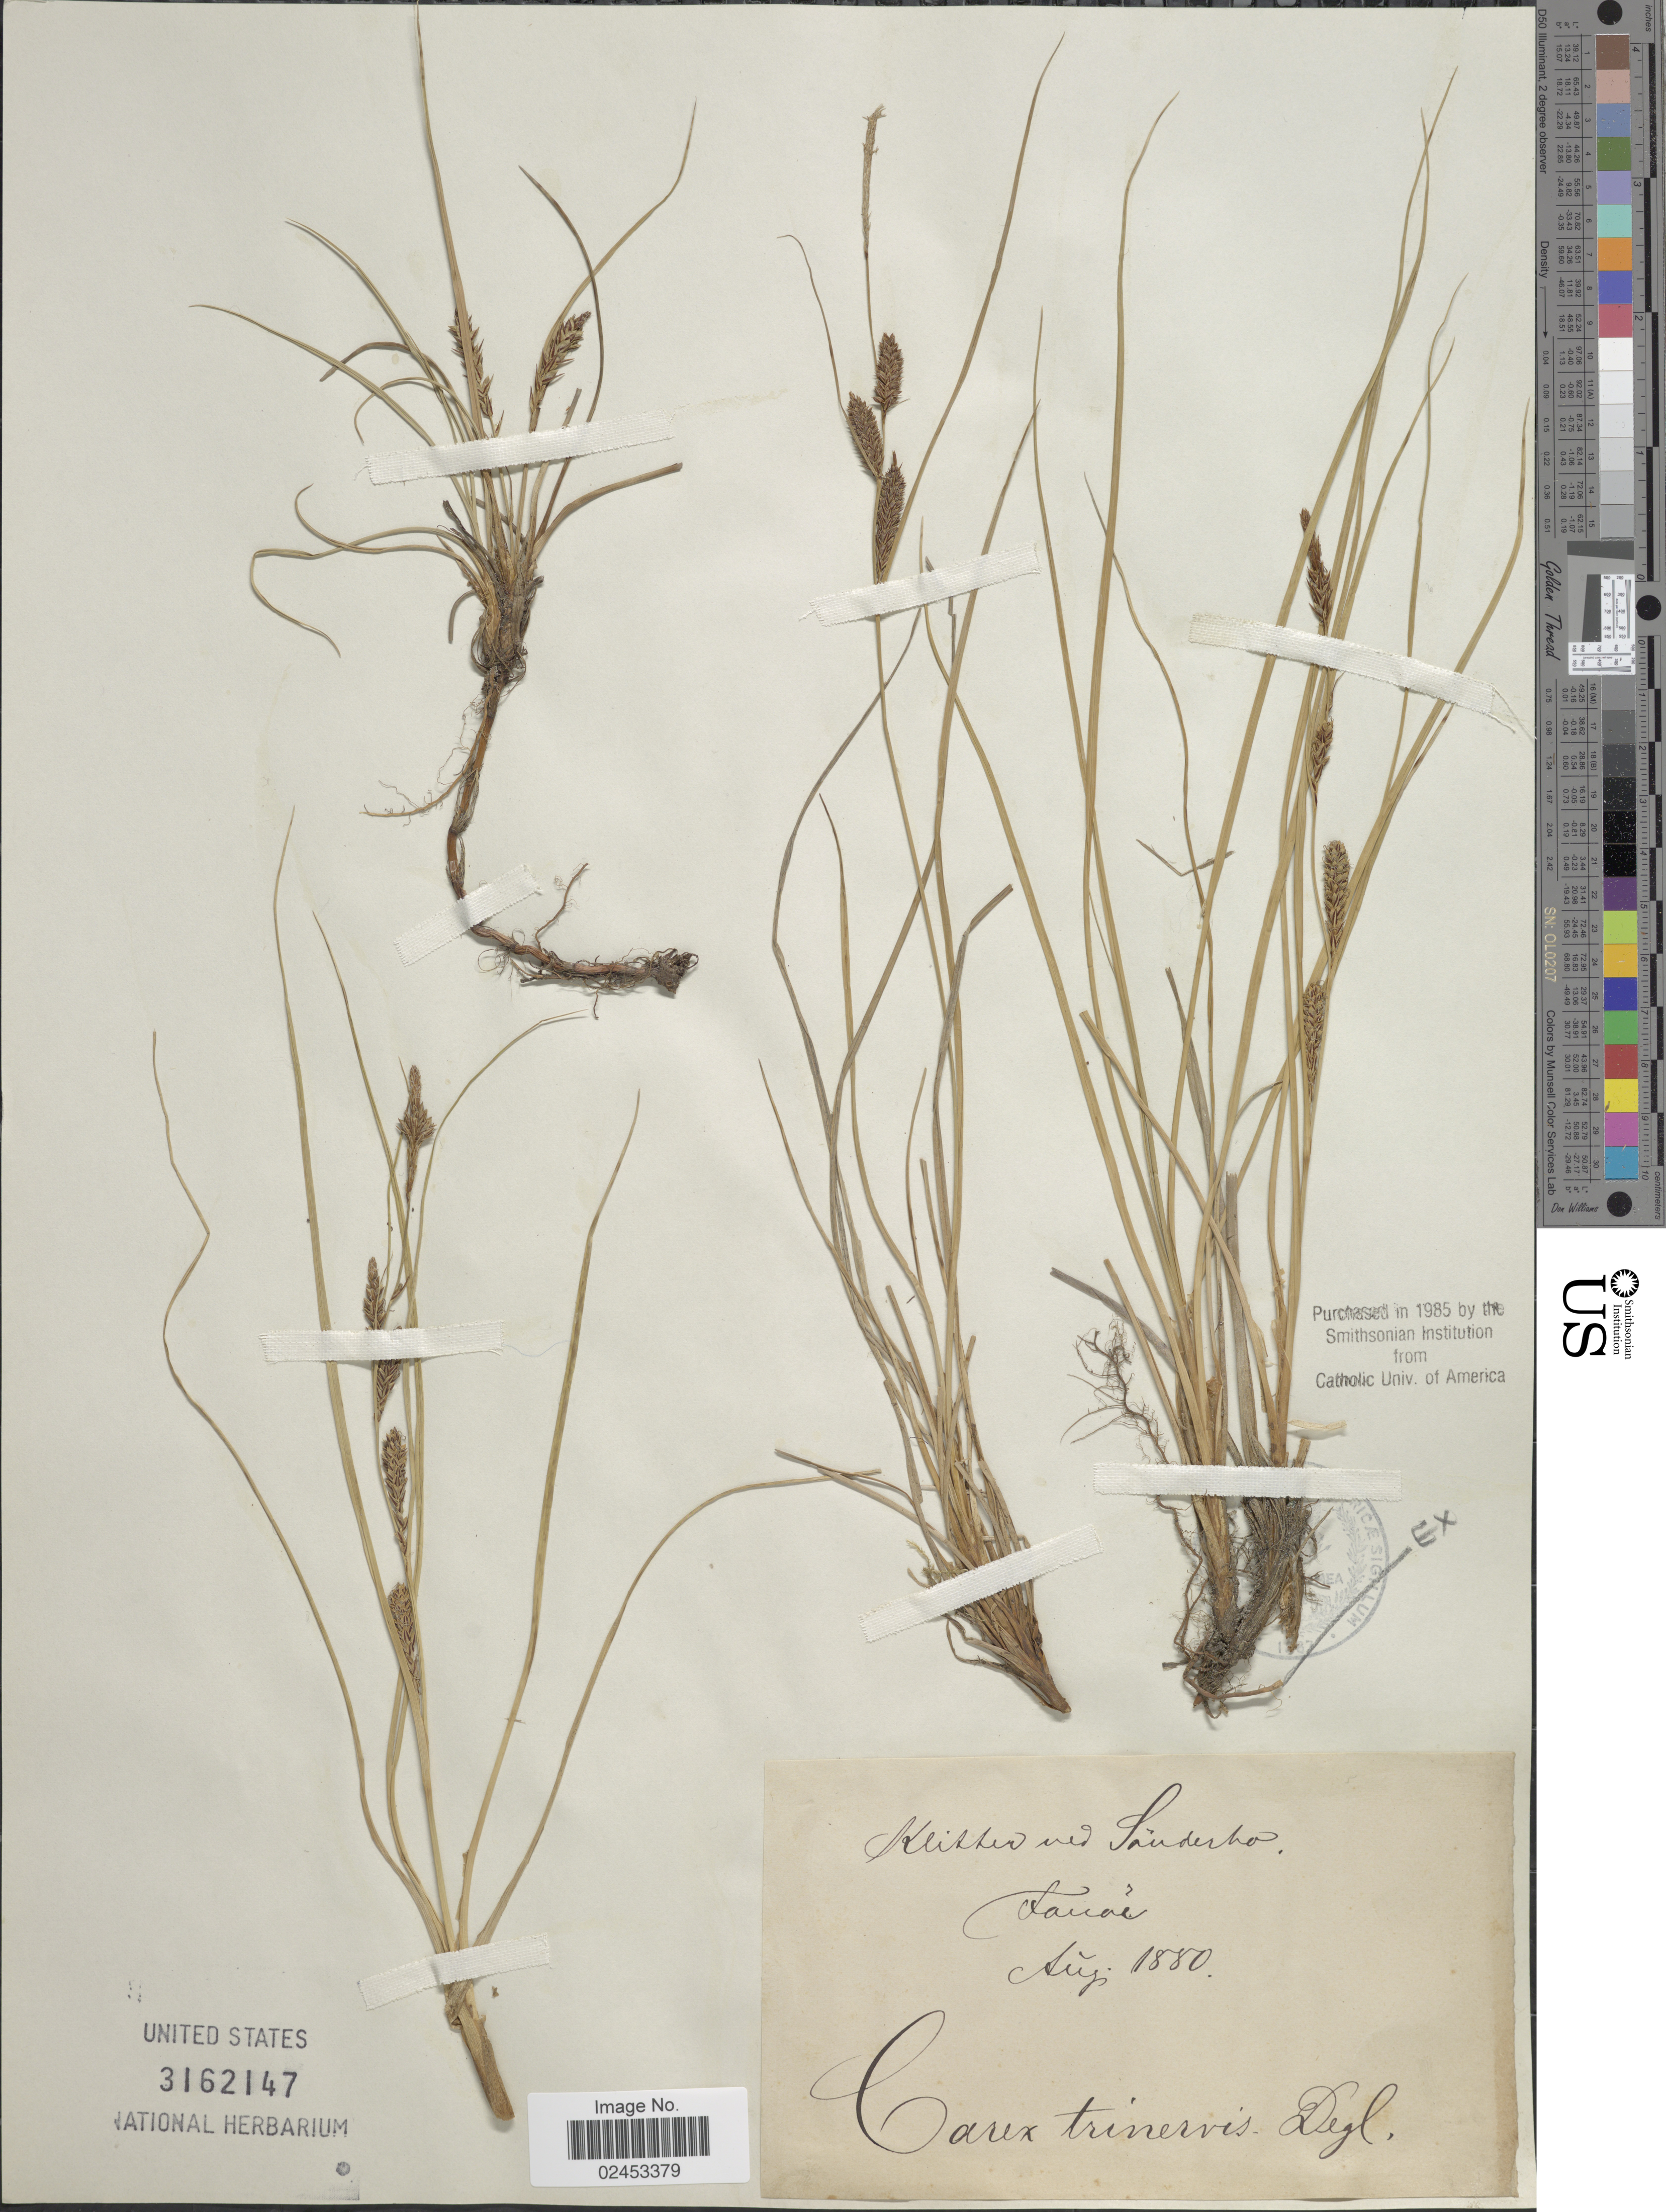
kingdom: Plantae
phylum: Tracheophyta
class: Liliopsida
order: Poales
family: Cyperaceae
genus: Carex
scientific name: Carex trinervis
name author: Degl.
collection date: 1880-08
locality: Klitter und Säuderho, Fanoê [interpreted]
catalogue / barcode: US 3162147